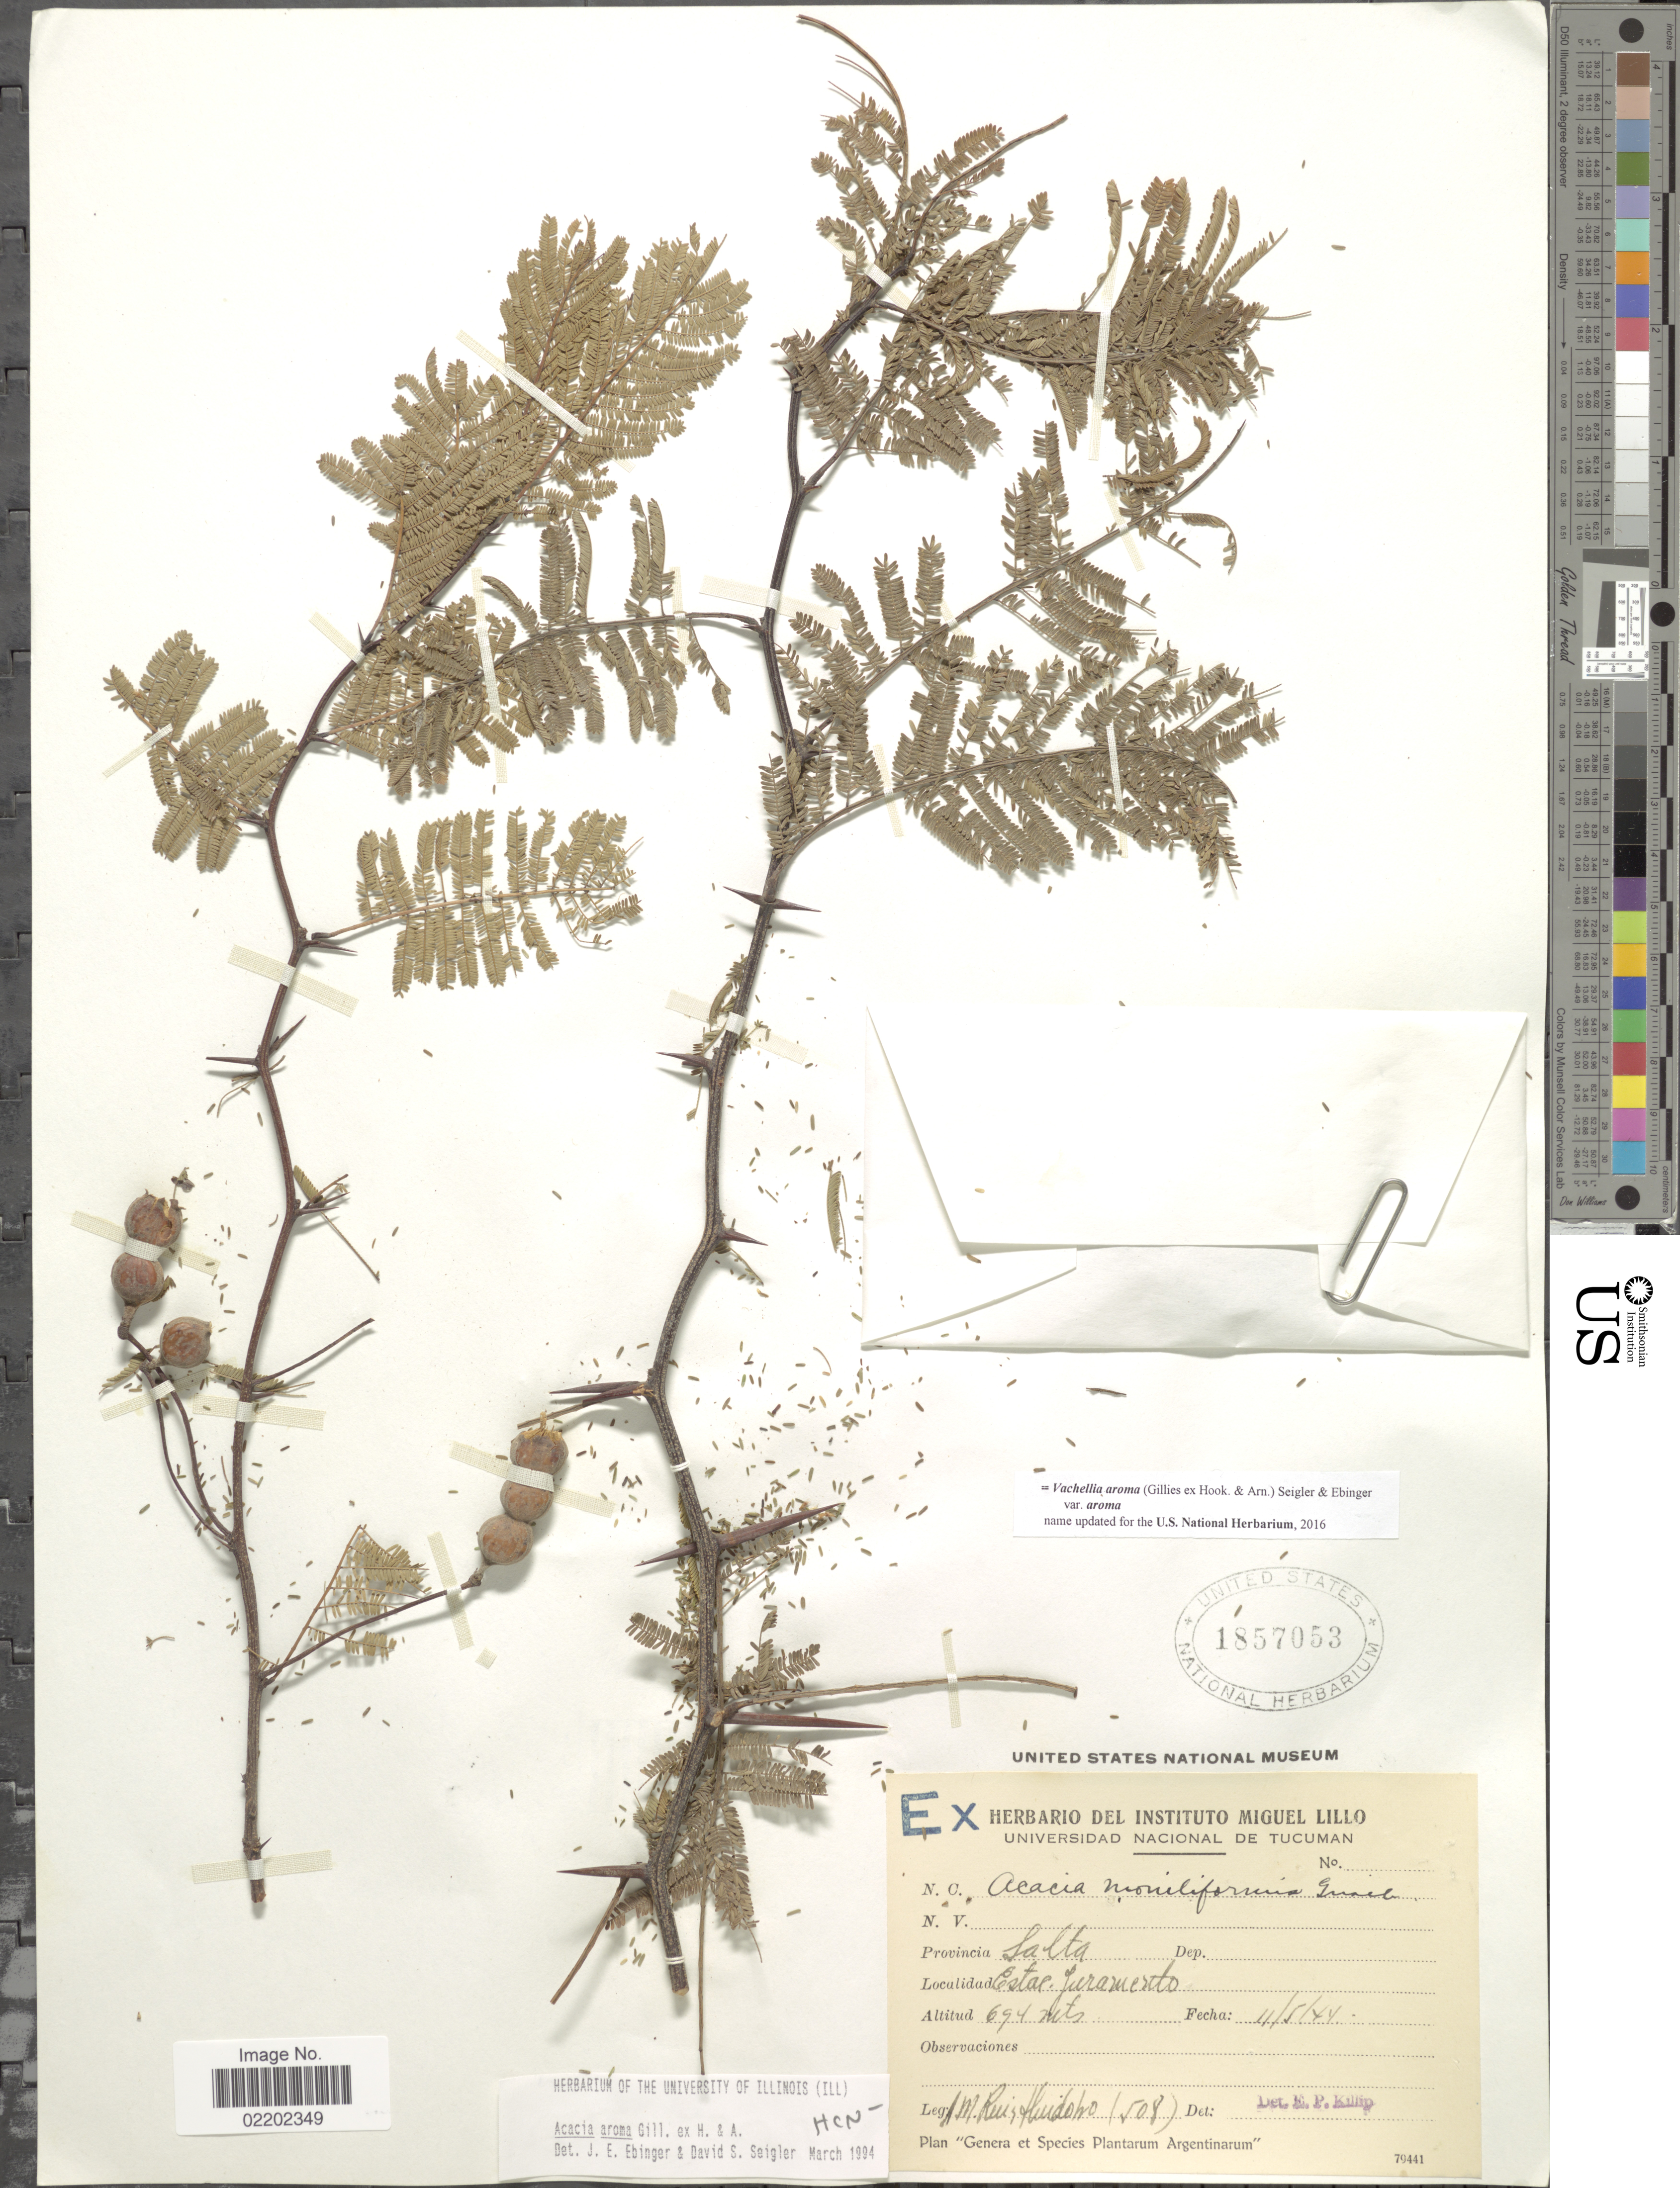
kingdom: Plantae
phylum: Tracheophyta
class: Magnoliopsida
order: Fabales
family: Fabaceae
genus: Vachellia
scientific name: Vachellia aroma var. aroma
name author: (Gillies ex Hook. & Arn.) Seigler & Ebinger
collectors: A. Ruiz Huidobo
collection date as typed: Transcribed d/m/y: 11/5/44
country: Argentina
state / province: Salta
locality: Estac Juramento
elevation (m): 694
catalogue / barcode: US 1857053